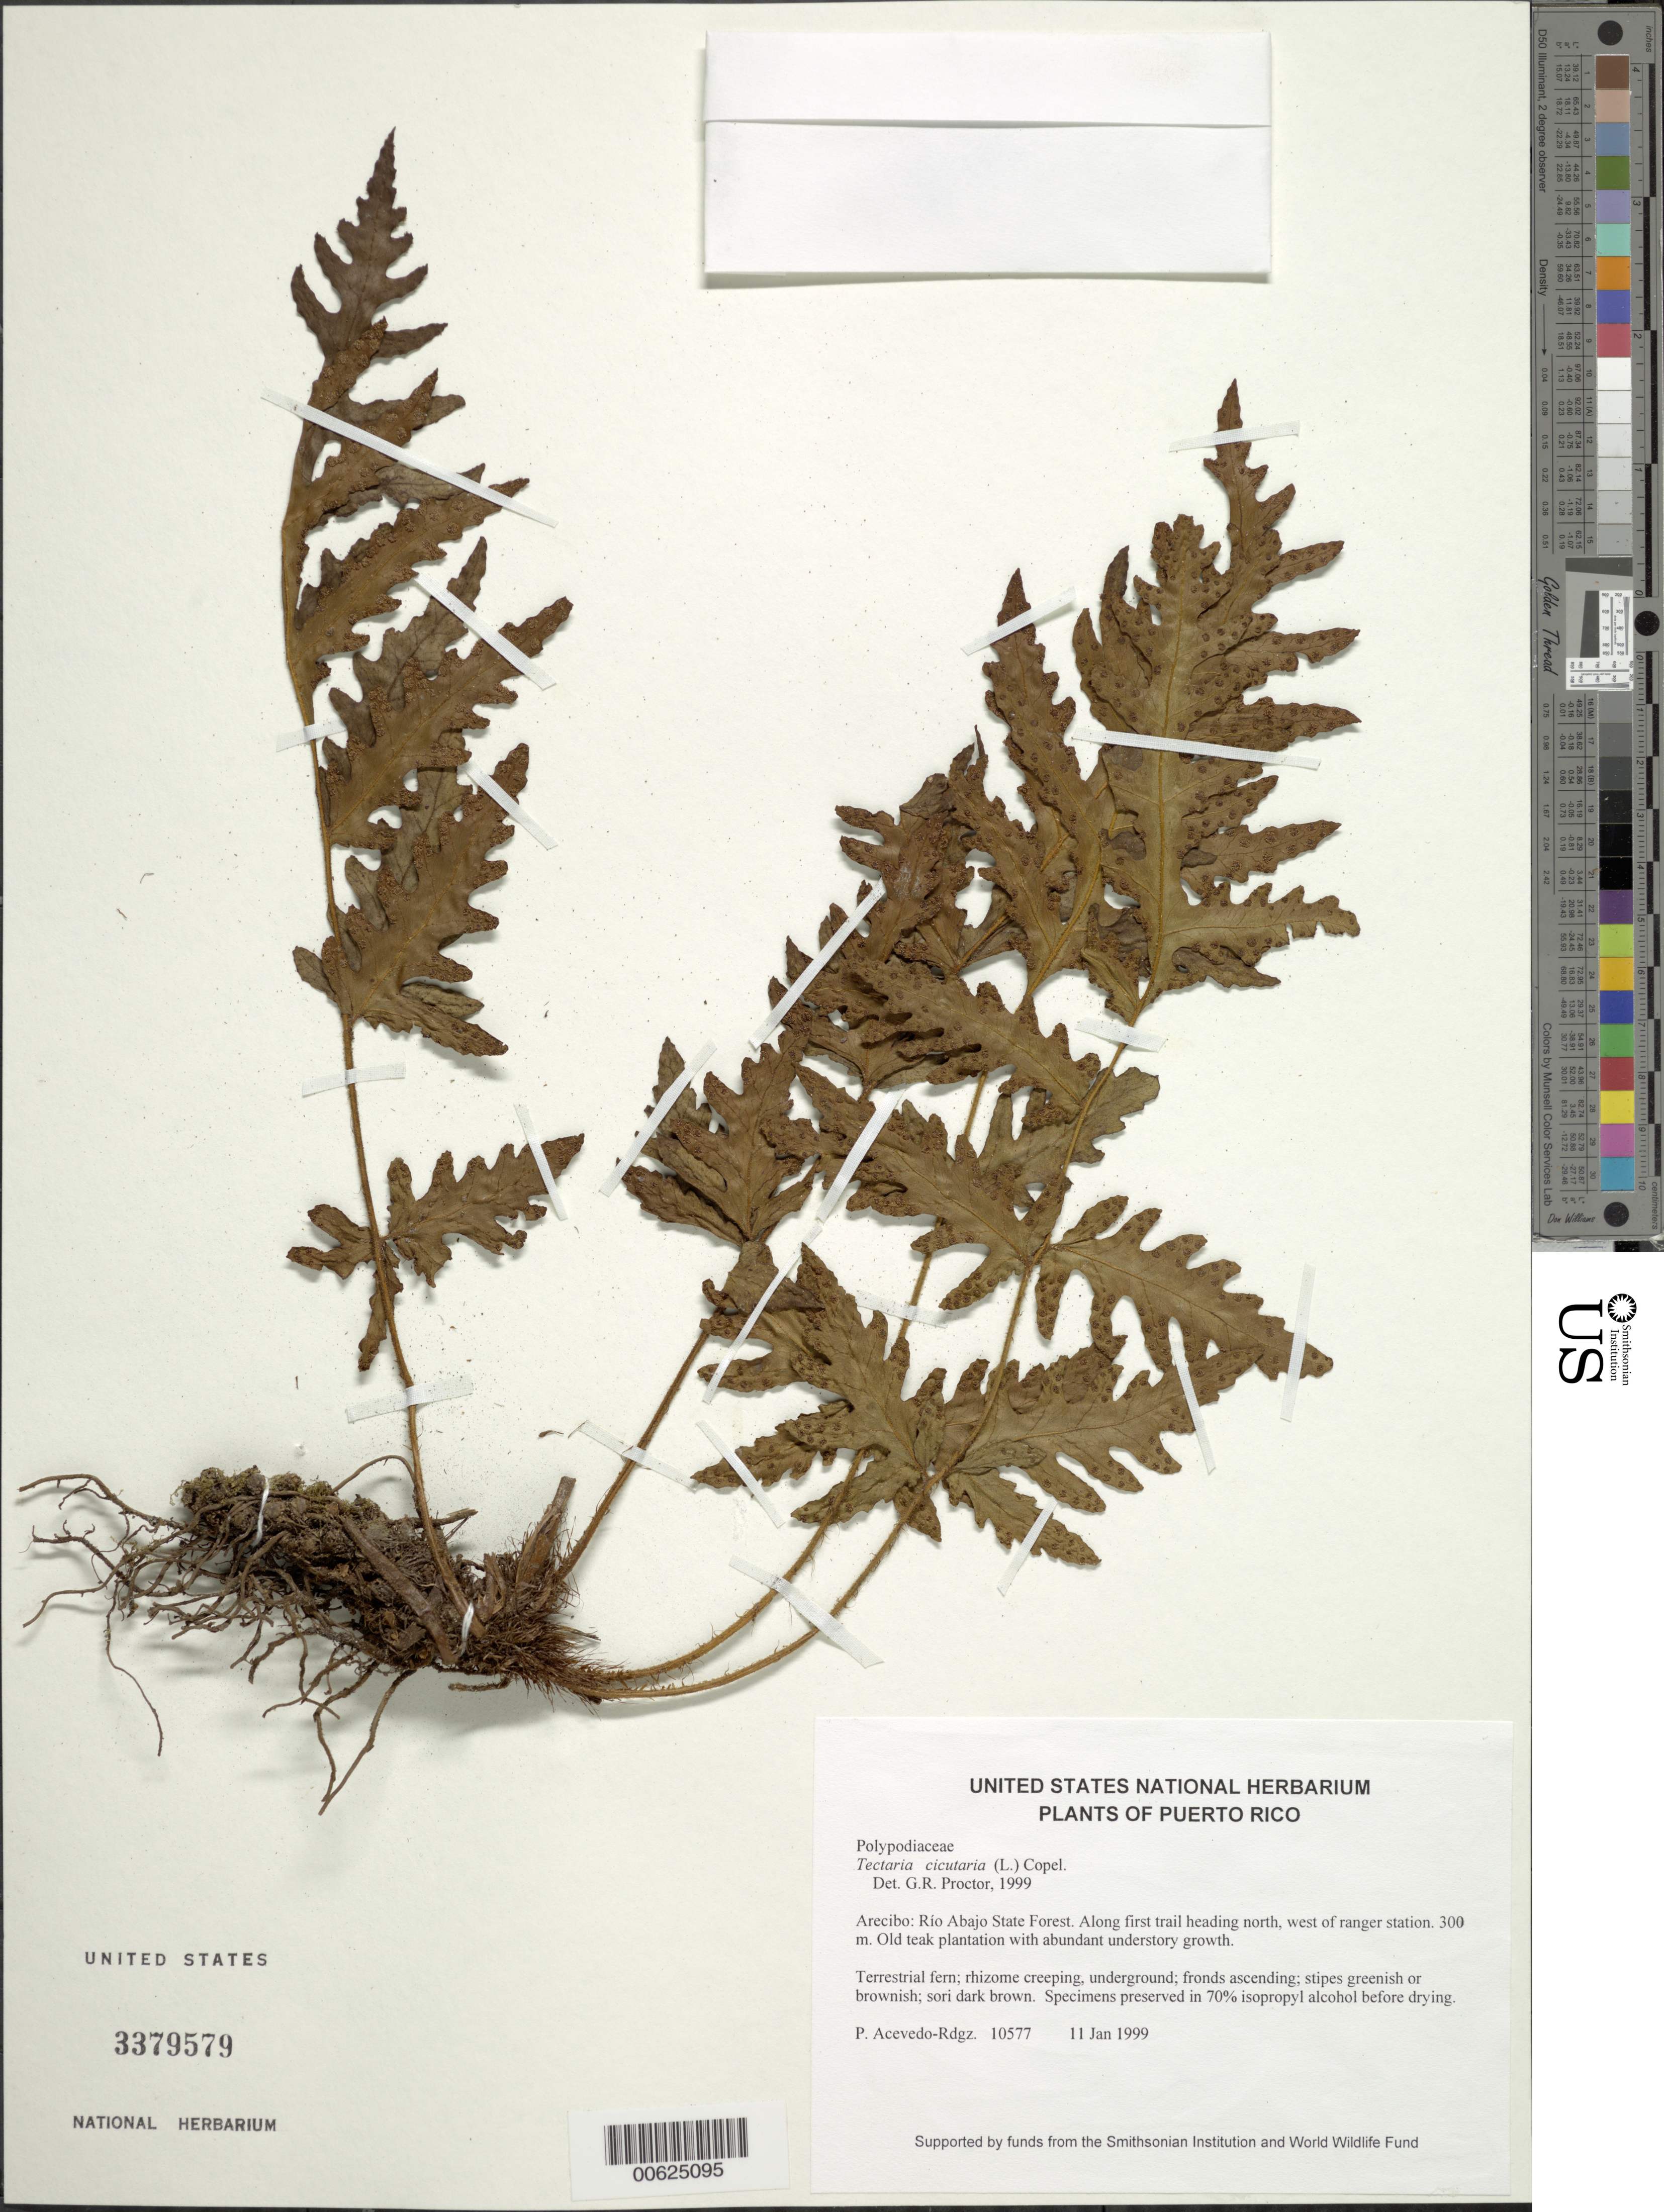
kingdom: Plantae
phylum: Tracheophyta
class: Polypodiopsida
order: Polypodiales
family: Tectariaceae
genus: Tectaria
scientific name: Tectaria cicutaria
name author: (L.) Copel.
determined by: Proctor, G. R.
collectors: P. Acevedo-Rodr.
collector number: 10577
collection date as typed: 11 Jan 1999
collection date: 1999-01-11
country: Puerto Rico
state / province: Arecibo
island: Puerto Rico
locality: Arecibo; Río Abajo State Forest. Along first trail heading north, west of ranger station.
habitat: Old teak plantation with abundant understory growth.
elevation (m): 300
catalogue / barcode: US 3379579